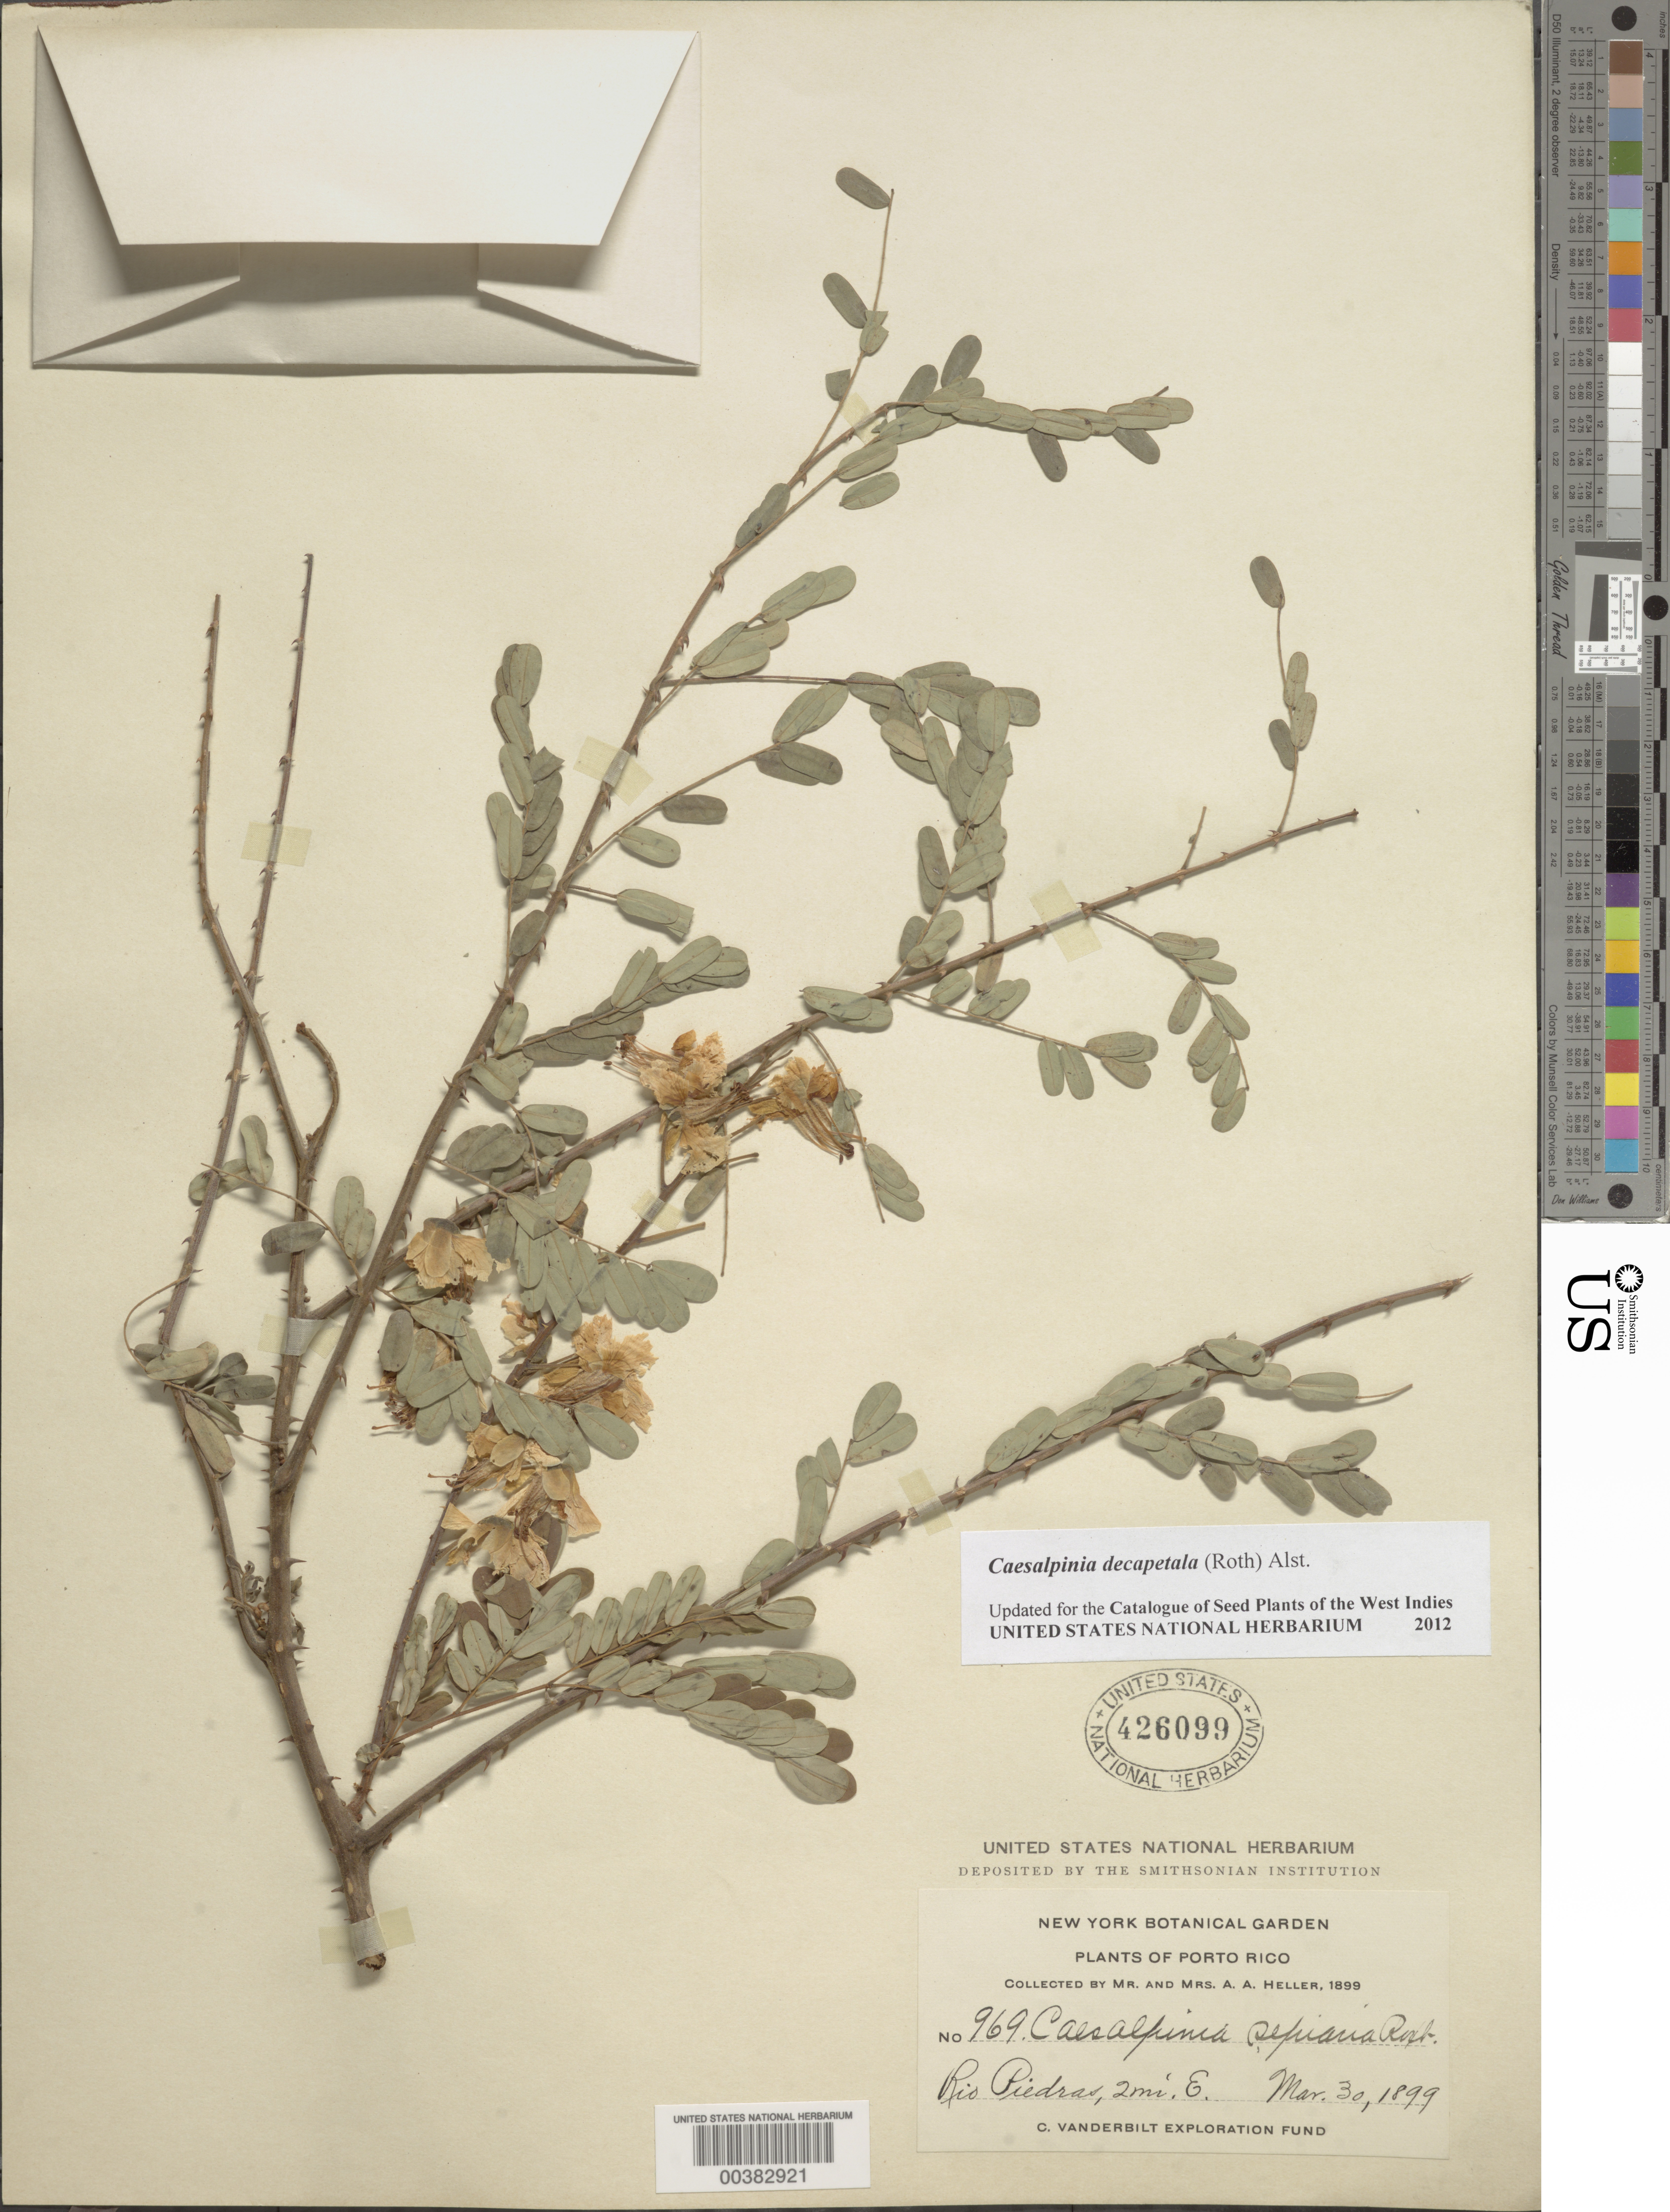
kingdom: Plantae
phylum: Tracheophyta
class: Magnoliopsida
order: Fabales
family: Fabaceae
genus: Biancaea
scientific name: Biancaea decapetala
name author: (Roth) O. Deg.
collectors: A. A. Heller & E. G. Heller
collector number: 969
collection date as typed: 30 Mar 1899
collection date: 1899-03-30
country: Puerto Rico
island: Greater Antilles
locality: Rio piedras, 2 mi e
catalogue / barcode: US 426099